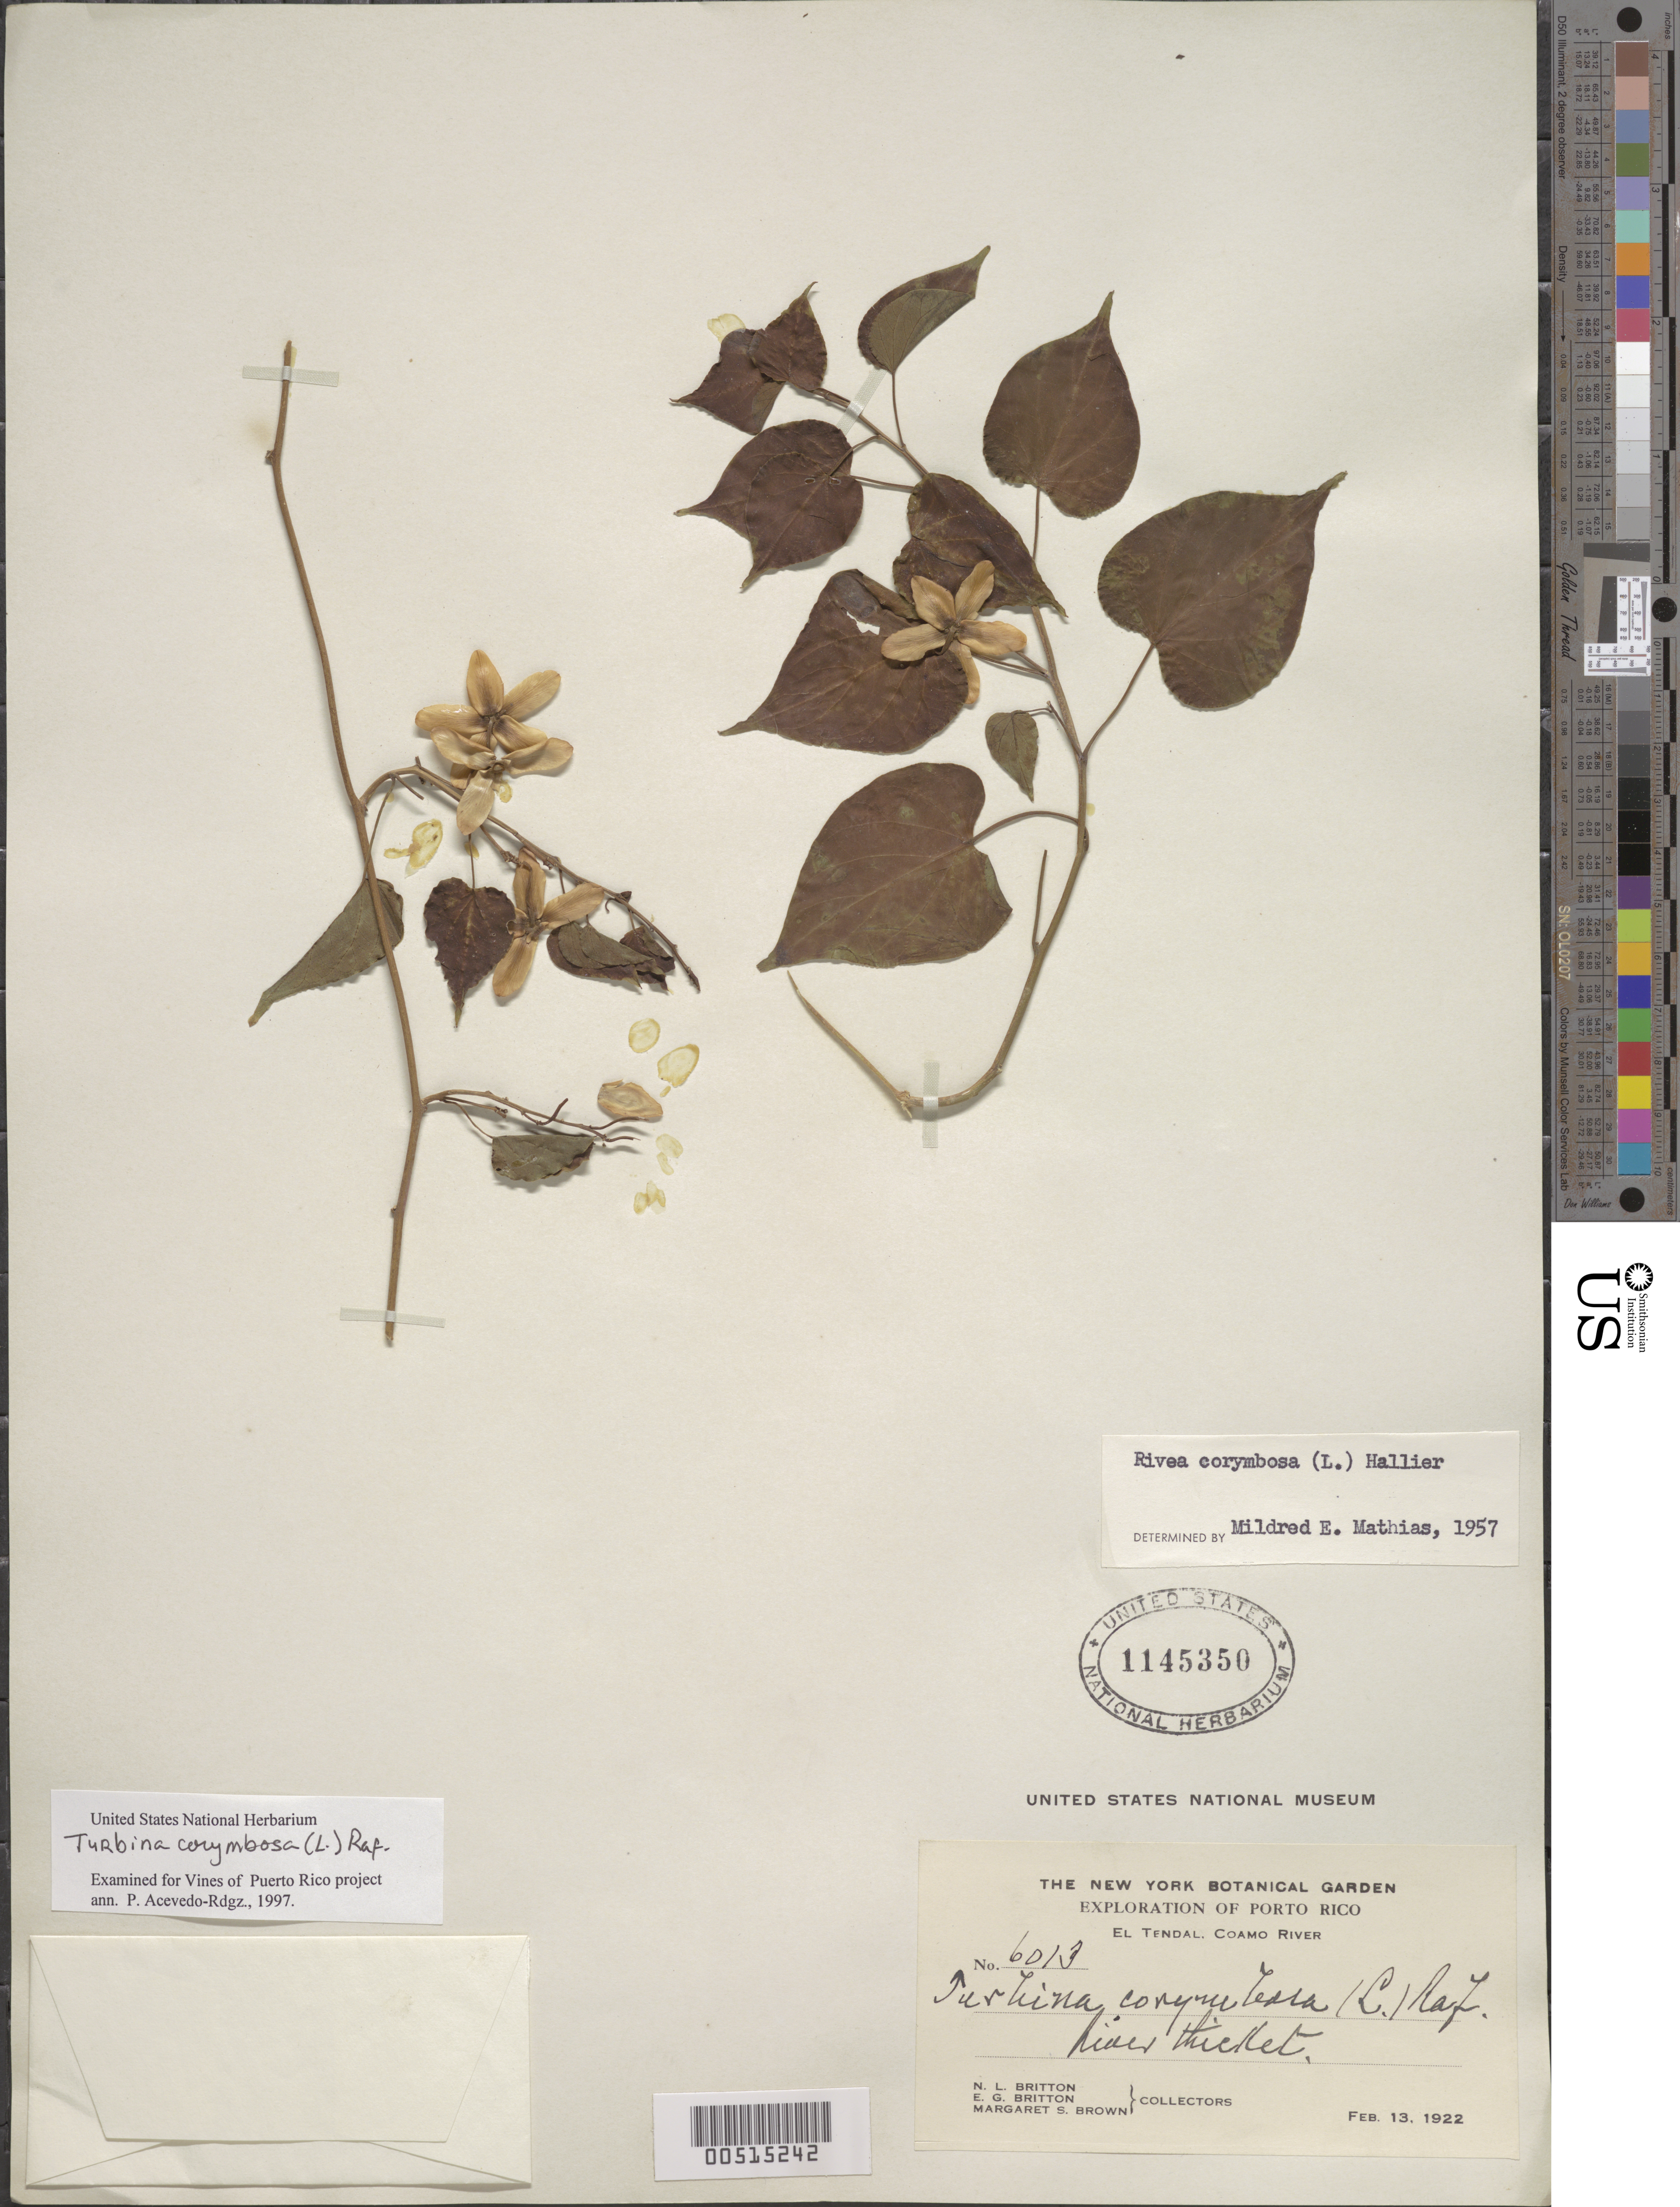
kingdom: Plantae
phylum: Tracheophyta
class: Magnoliopsida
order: Solanales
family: Convolvulaceae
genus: Turbina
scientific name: Turbina corymbosa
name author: (L.) Raf.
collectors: N. Britton, E. G. Britton & M. S. Brown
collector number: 6013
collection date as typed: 13 Feb 1922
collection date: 1922-02-13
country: Puerto Rico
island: Greater Antilles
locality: El Tendal, Coamo River. River thicket.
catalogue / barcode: US 1445350